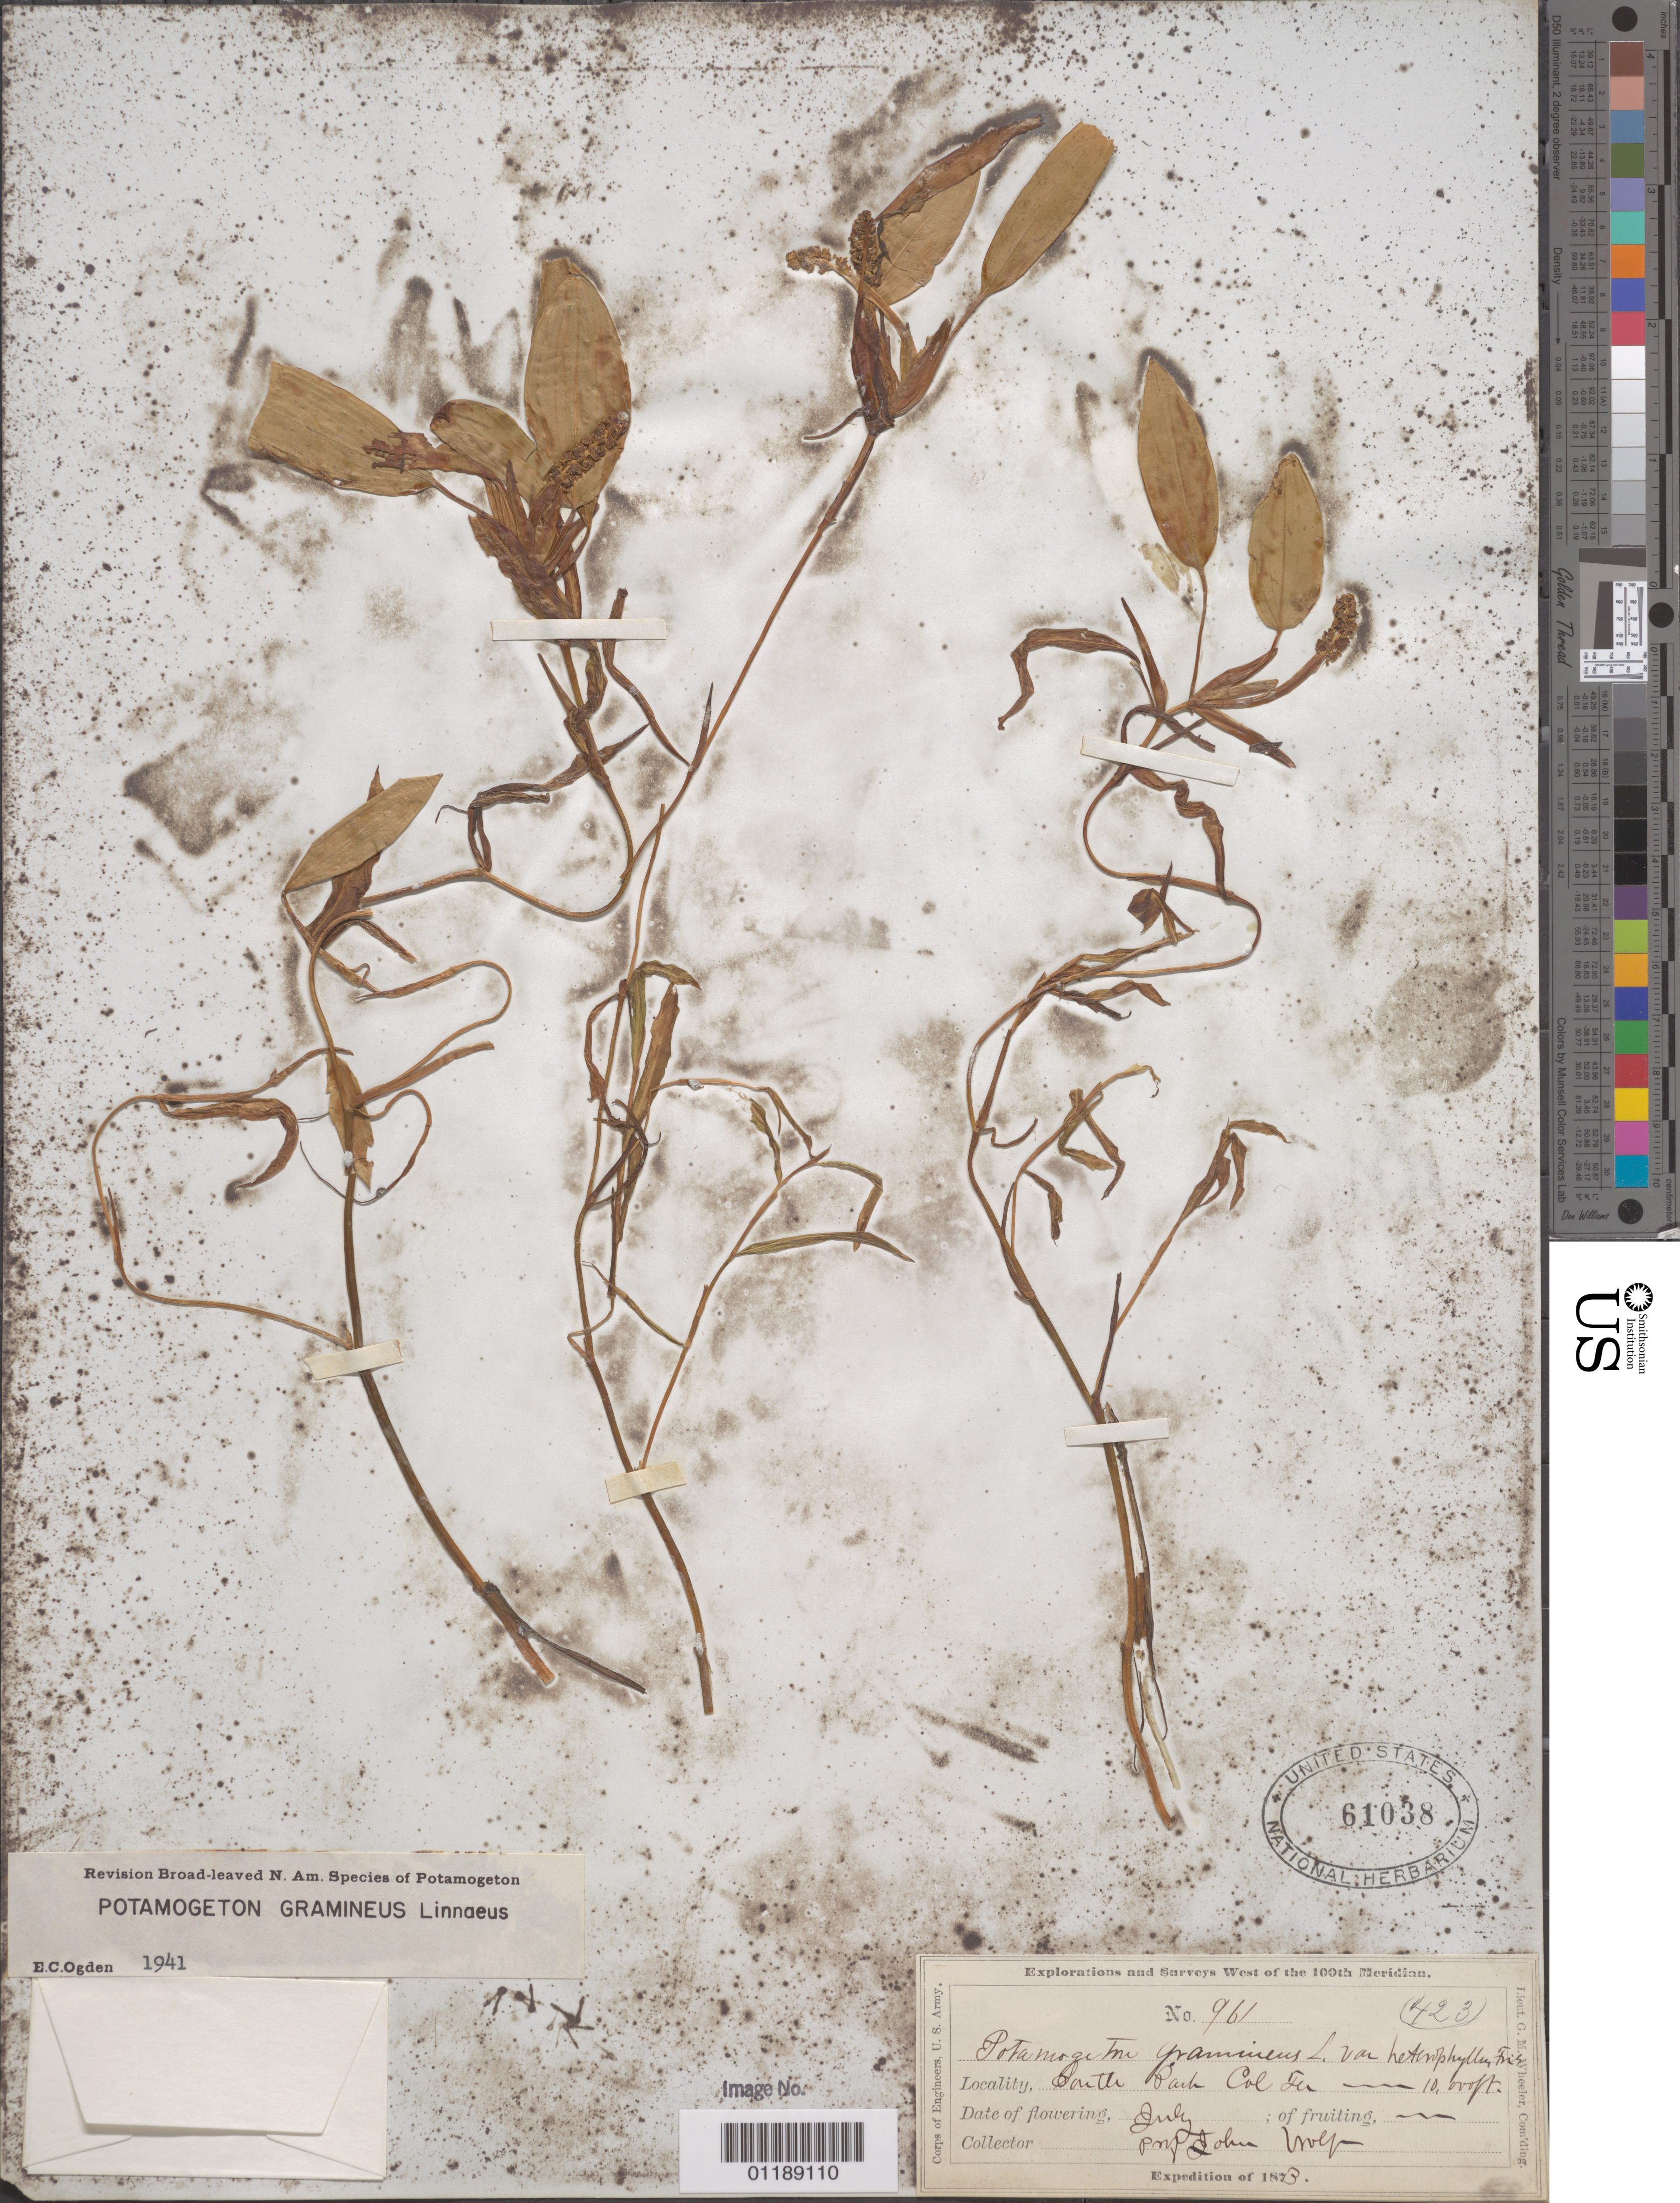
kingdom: Plantae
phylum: Tracheophyta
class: Liliopsida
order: Alismatales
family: Potamogetonaceae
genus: Potamogeton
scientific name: Potamogeton gramineus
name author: L.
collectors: J. Wolf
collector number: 961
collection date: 1873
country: United States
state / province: Colorado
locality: South Park, Col Ter.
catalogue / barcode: US 61038